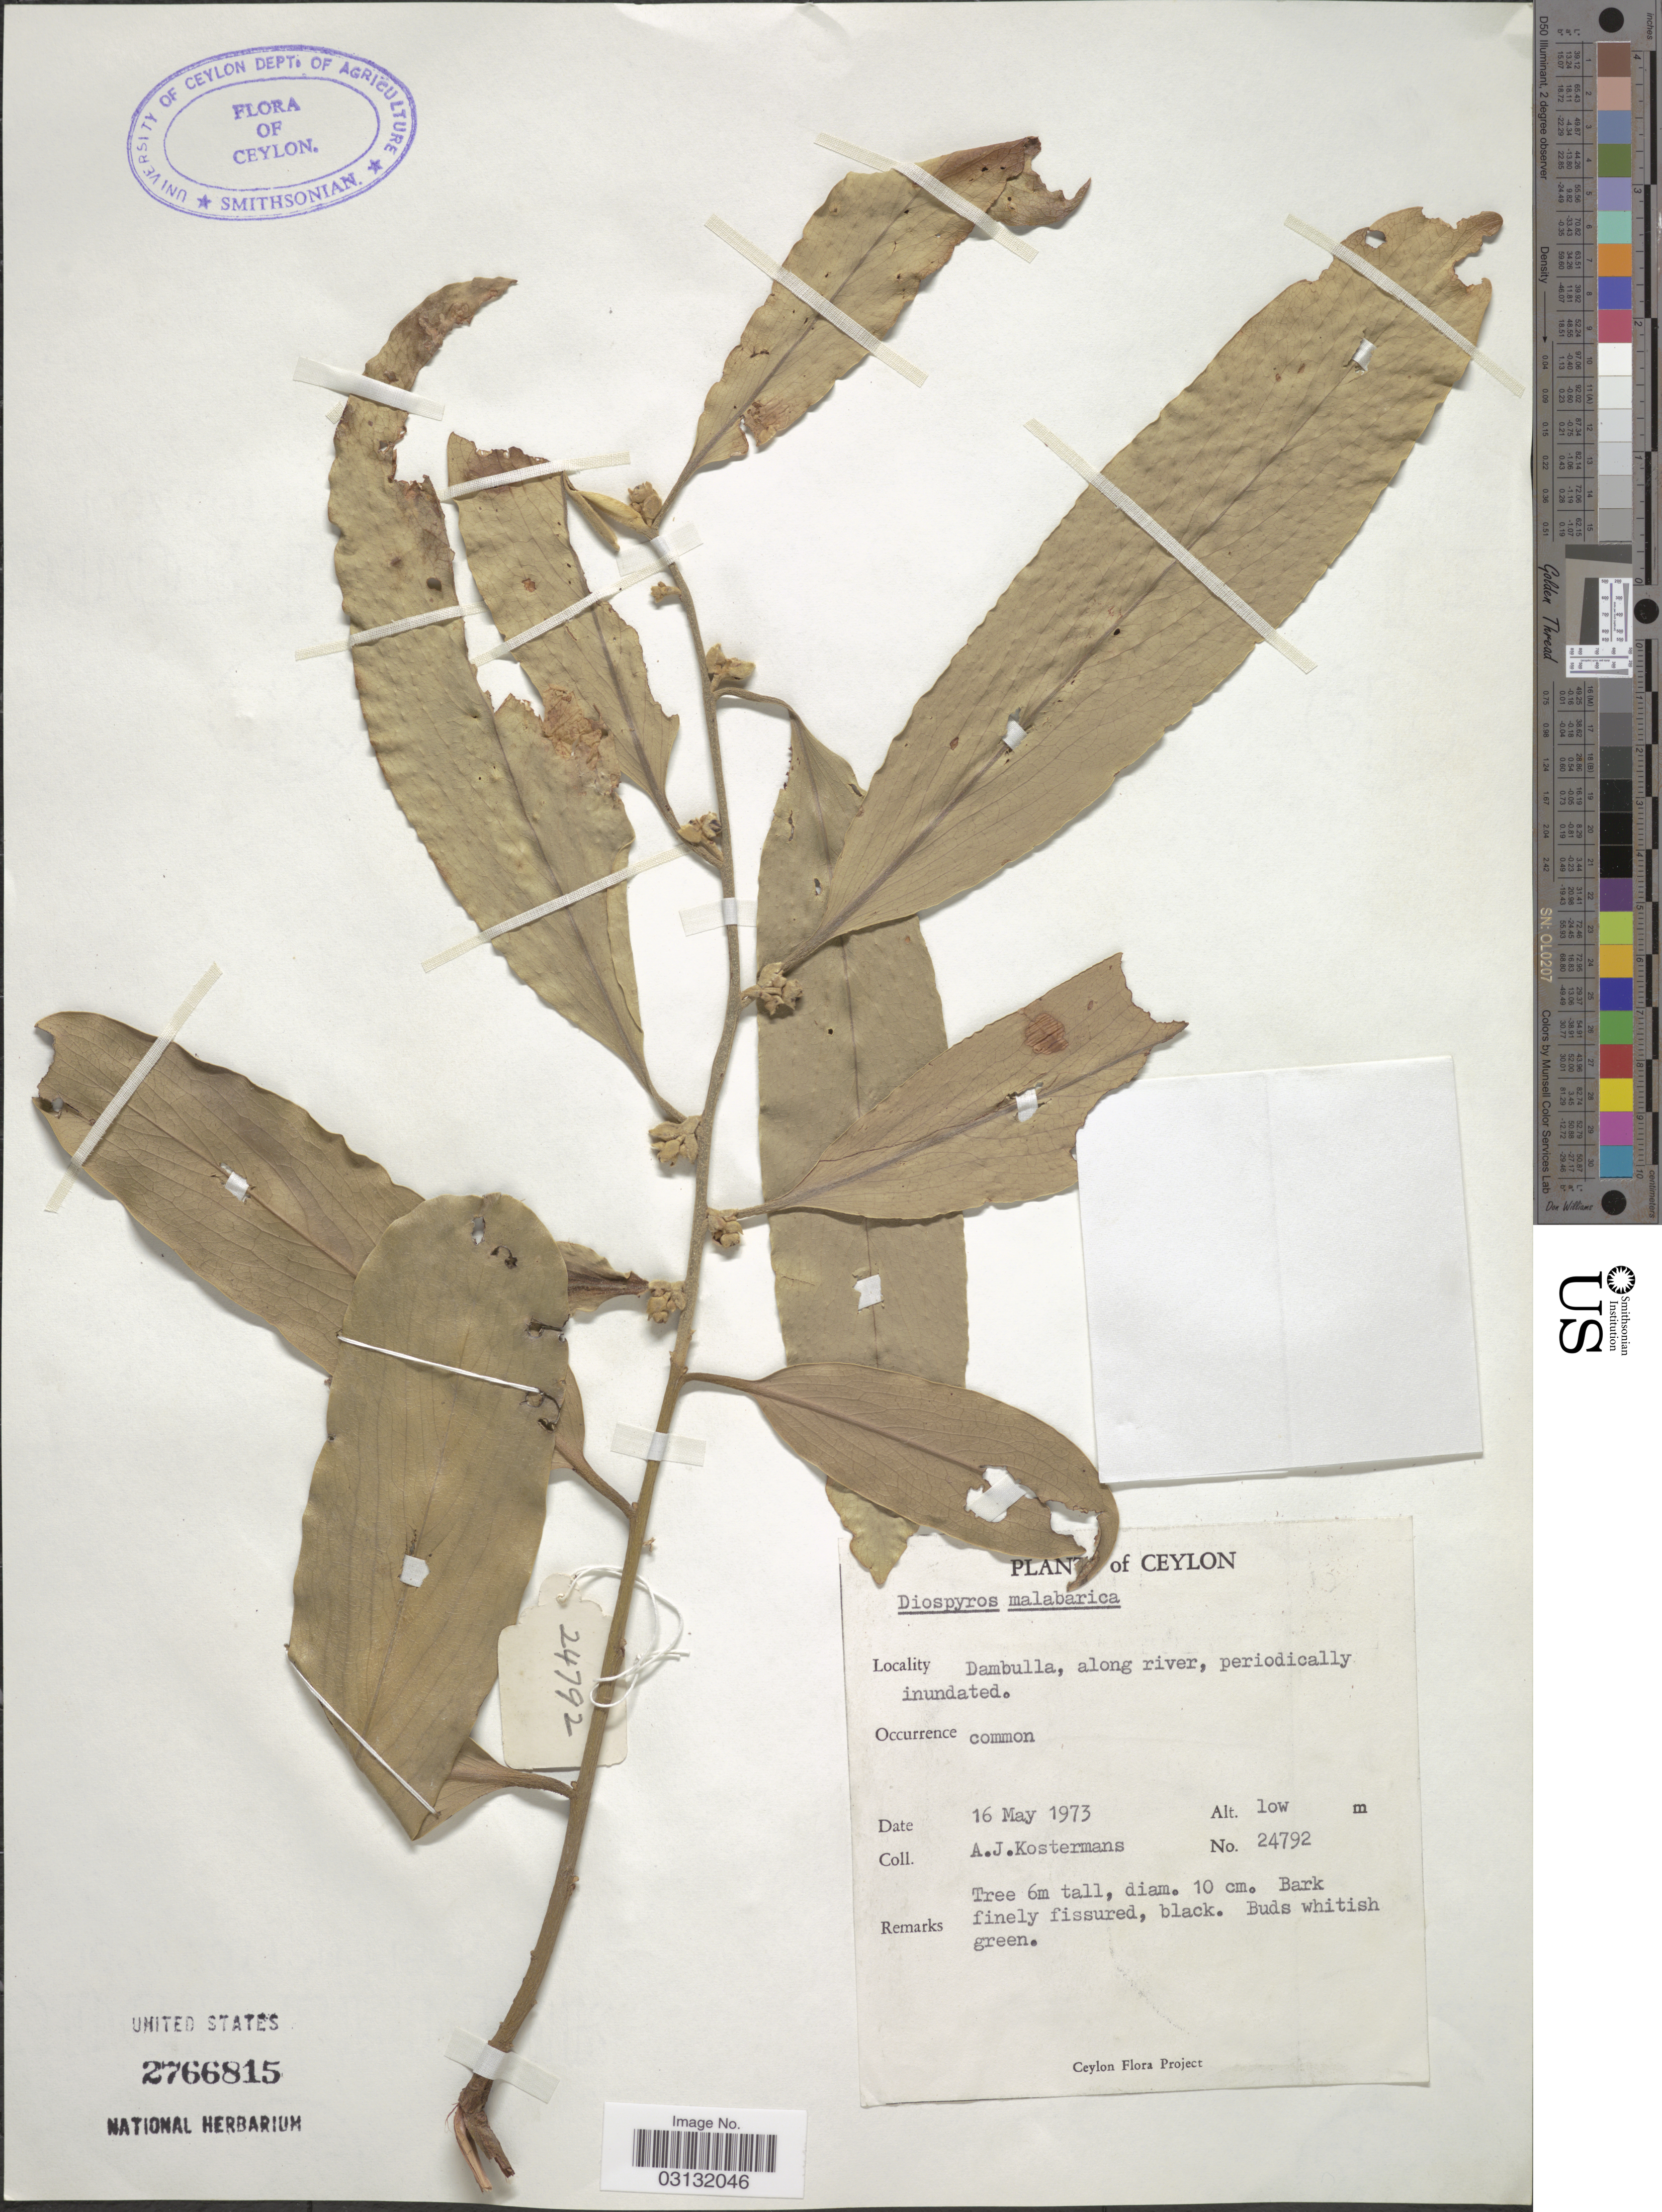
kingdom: Plantae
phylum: Tracheophyta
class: Magnoliopsida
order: Ericales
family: Ebenaceae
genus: Diospyros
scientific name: Diospyros malabarica var. malabarica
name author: (Desr.) Kostel.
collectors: A. J. G. Kostermans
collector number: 24792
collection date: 1973-05-16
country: Sri Lanka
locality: Ceylon, Dambulla, along river, periodically inundated.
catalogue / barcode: US 2766815